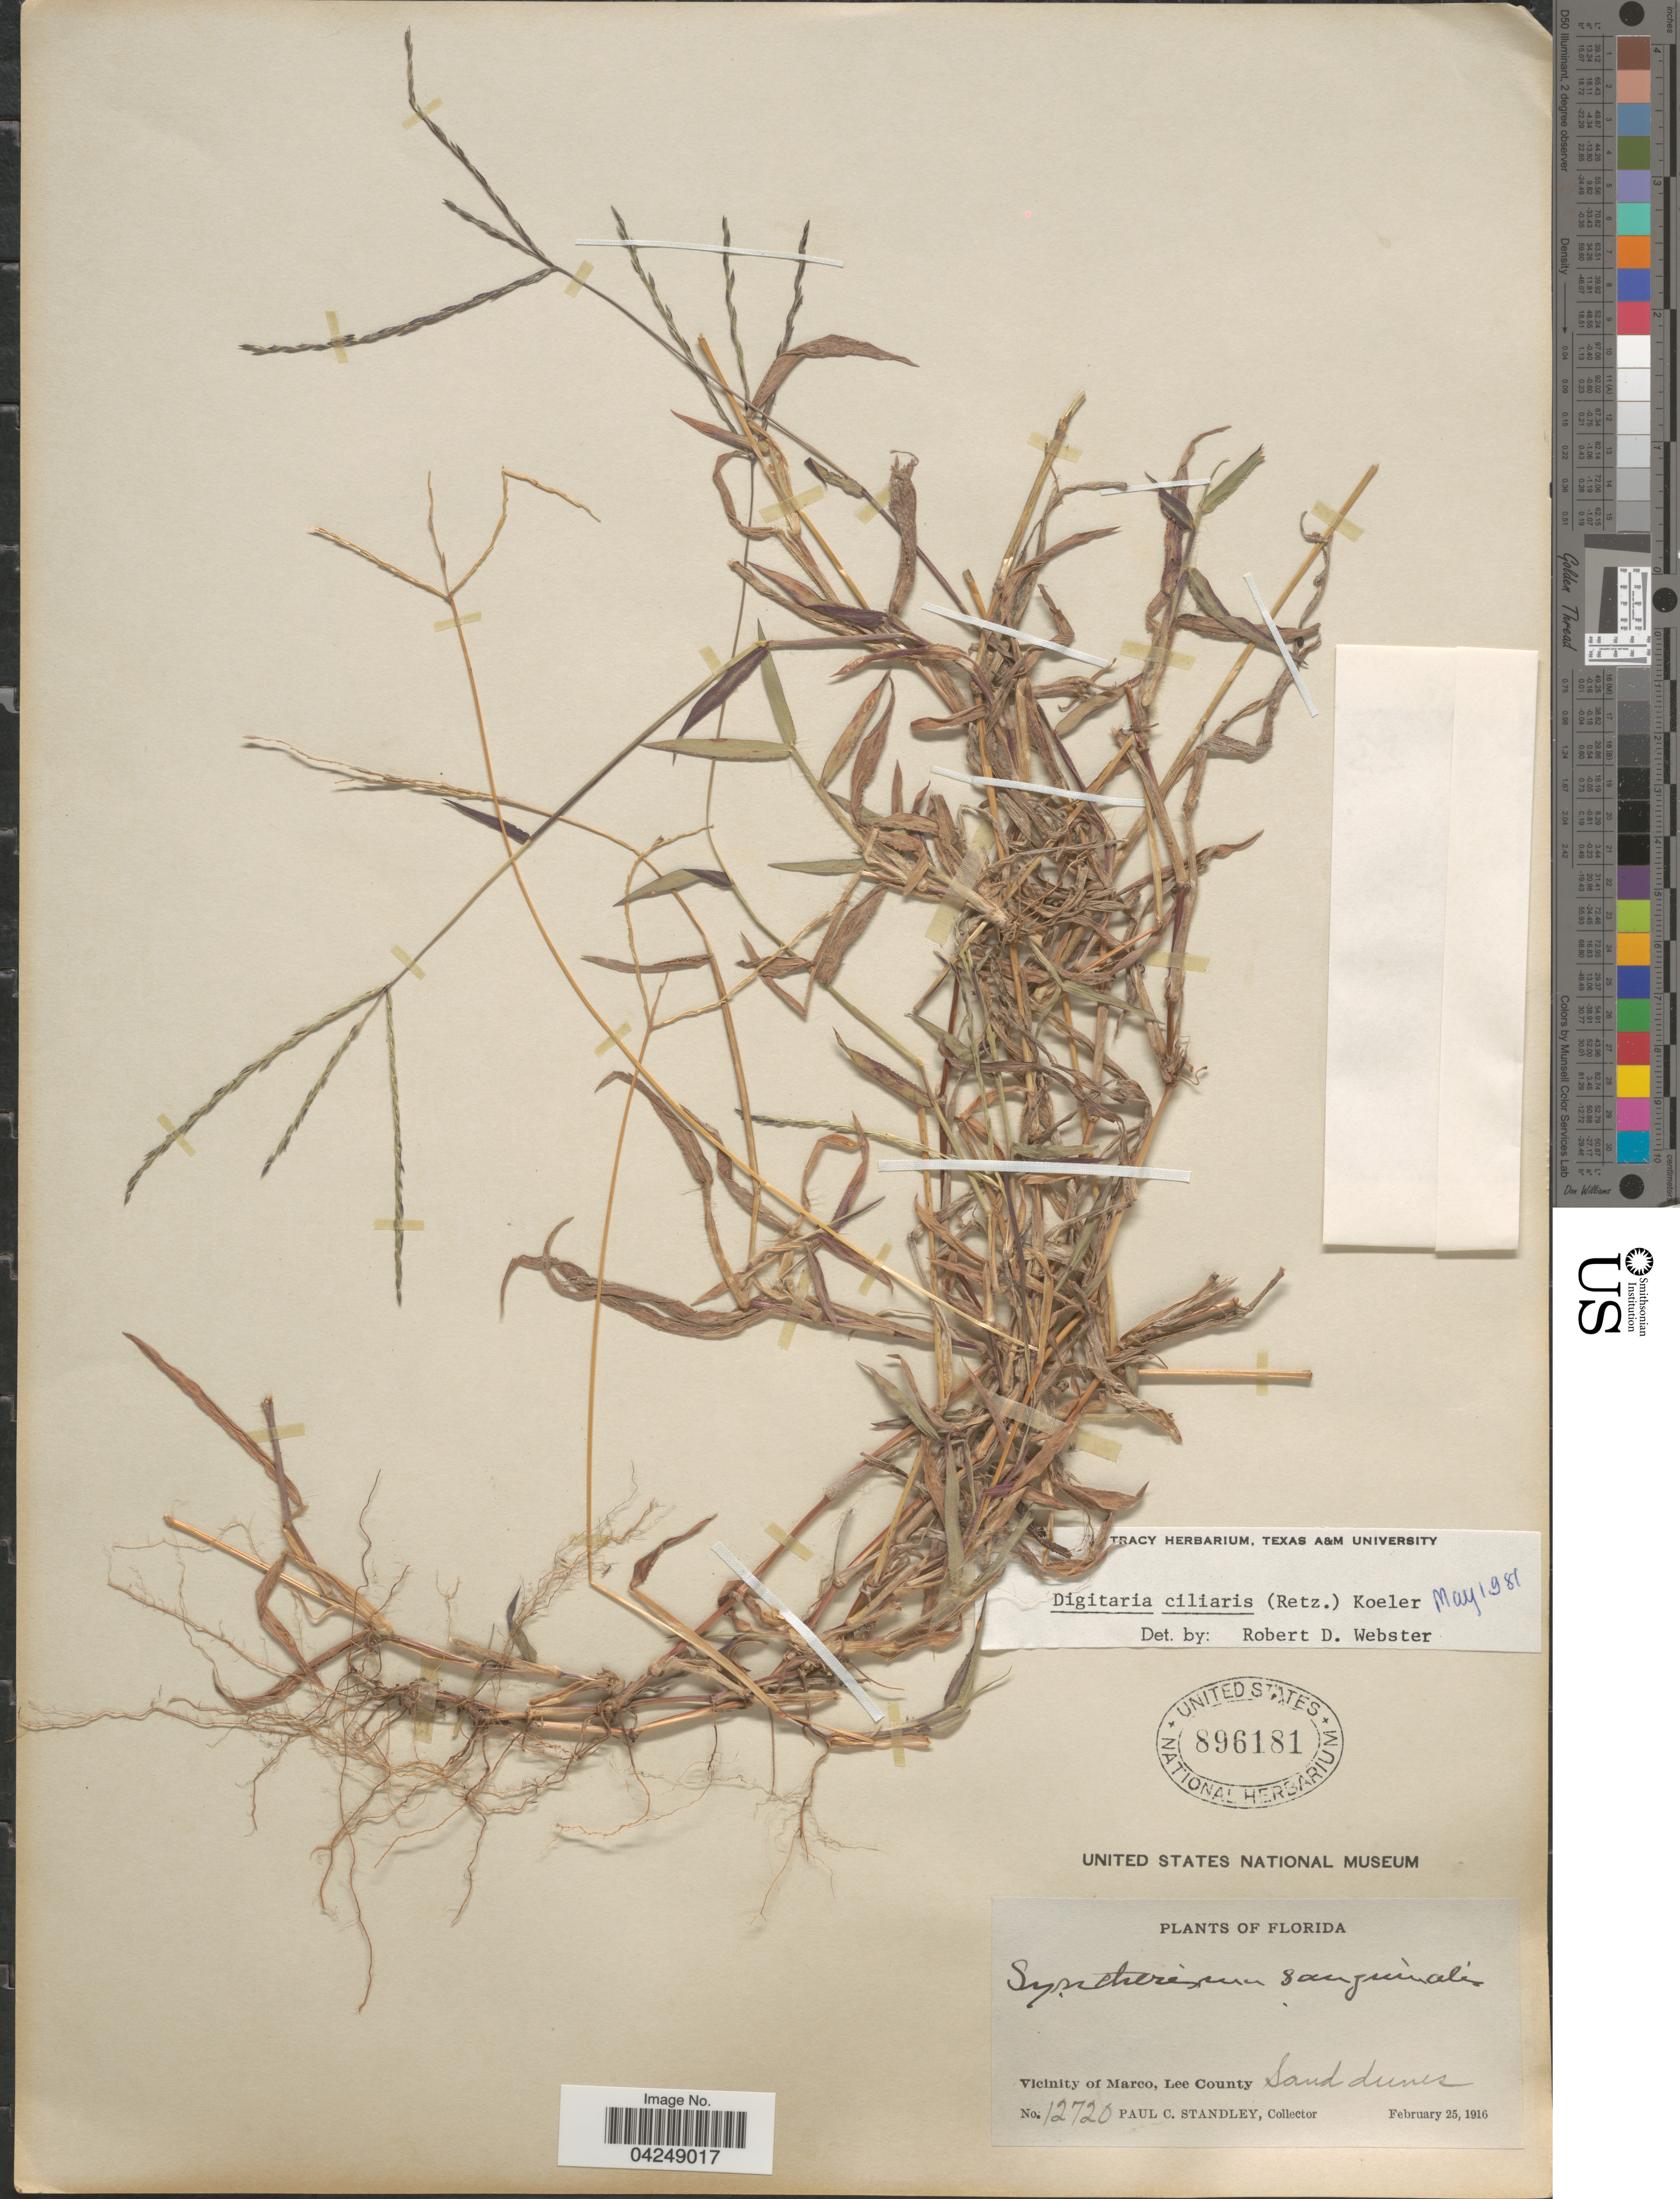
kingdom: Plantae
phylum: Tracheophyta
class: Liliopsida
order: Poales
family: Poaceae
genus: Digitaria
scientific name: Digitaria ciliaris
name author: (Retz.) Koeler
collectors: P. C. Standley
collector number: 12720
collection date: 1916-02-25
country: United States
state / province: Florida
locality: Vicinity of Marco, Lee County. Sand dunes.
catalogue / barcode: US 896181